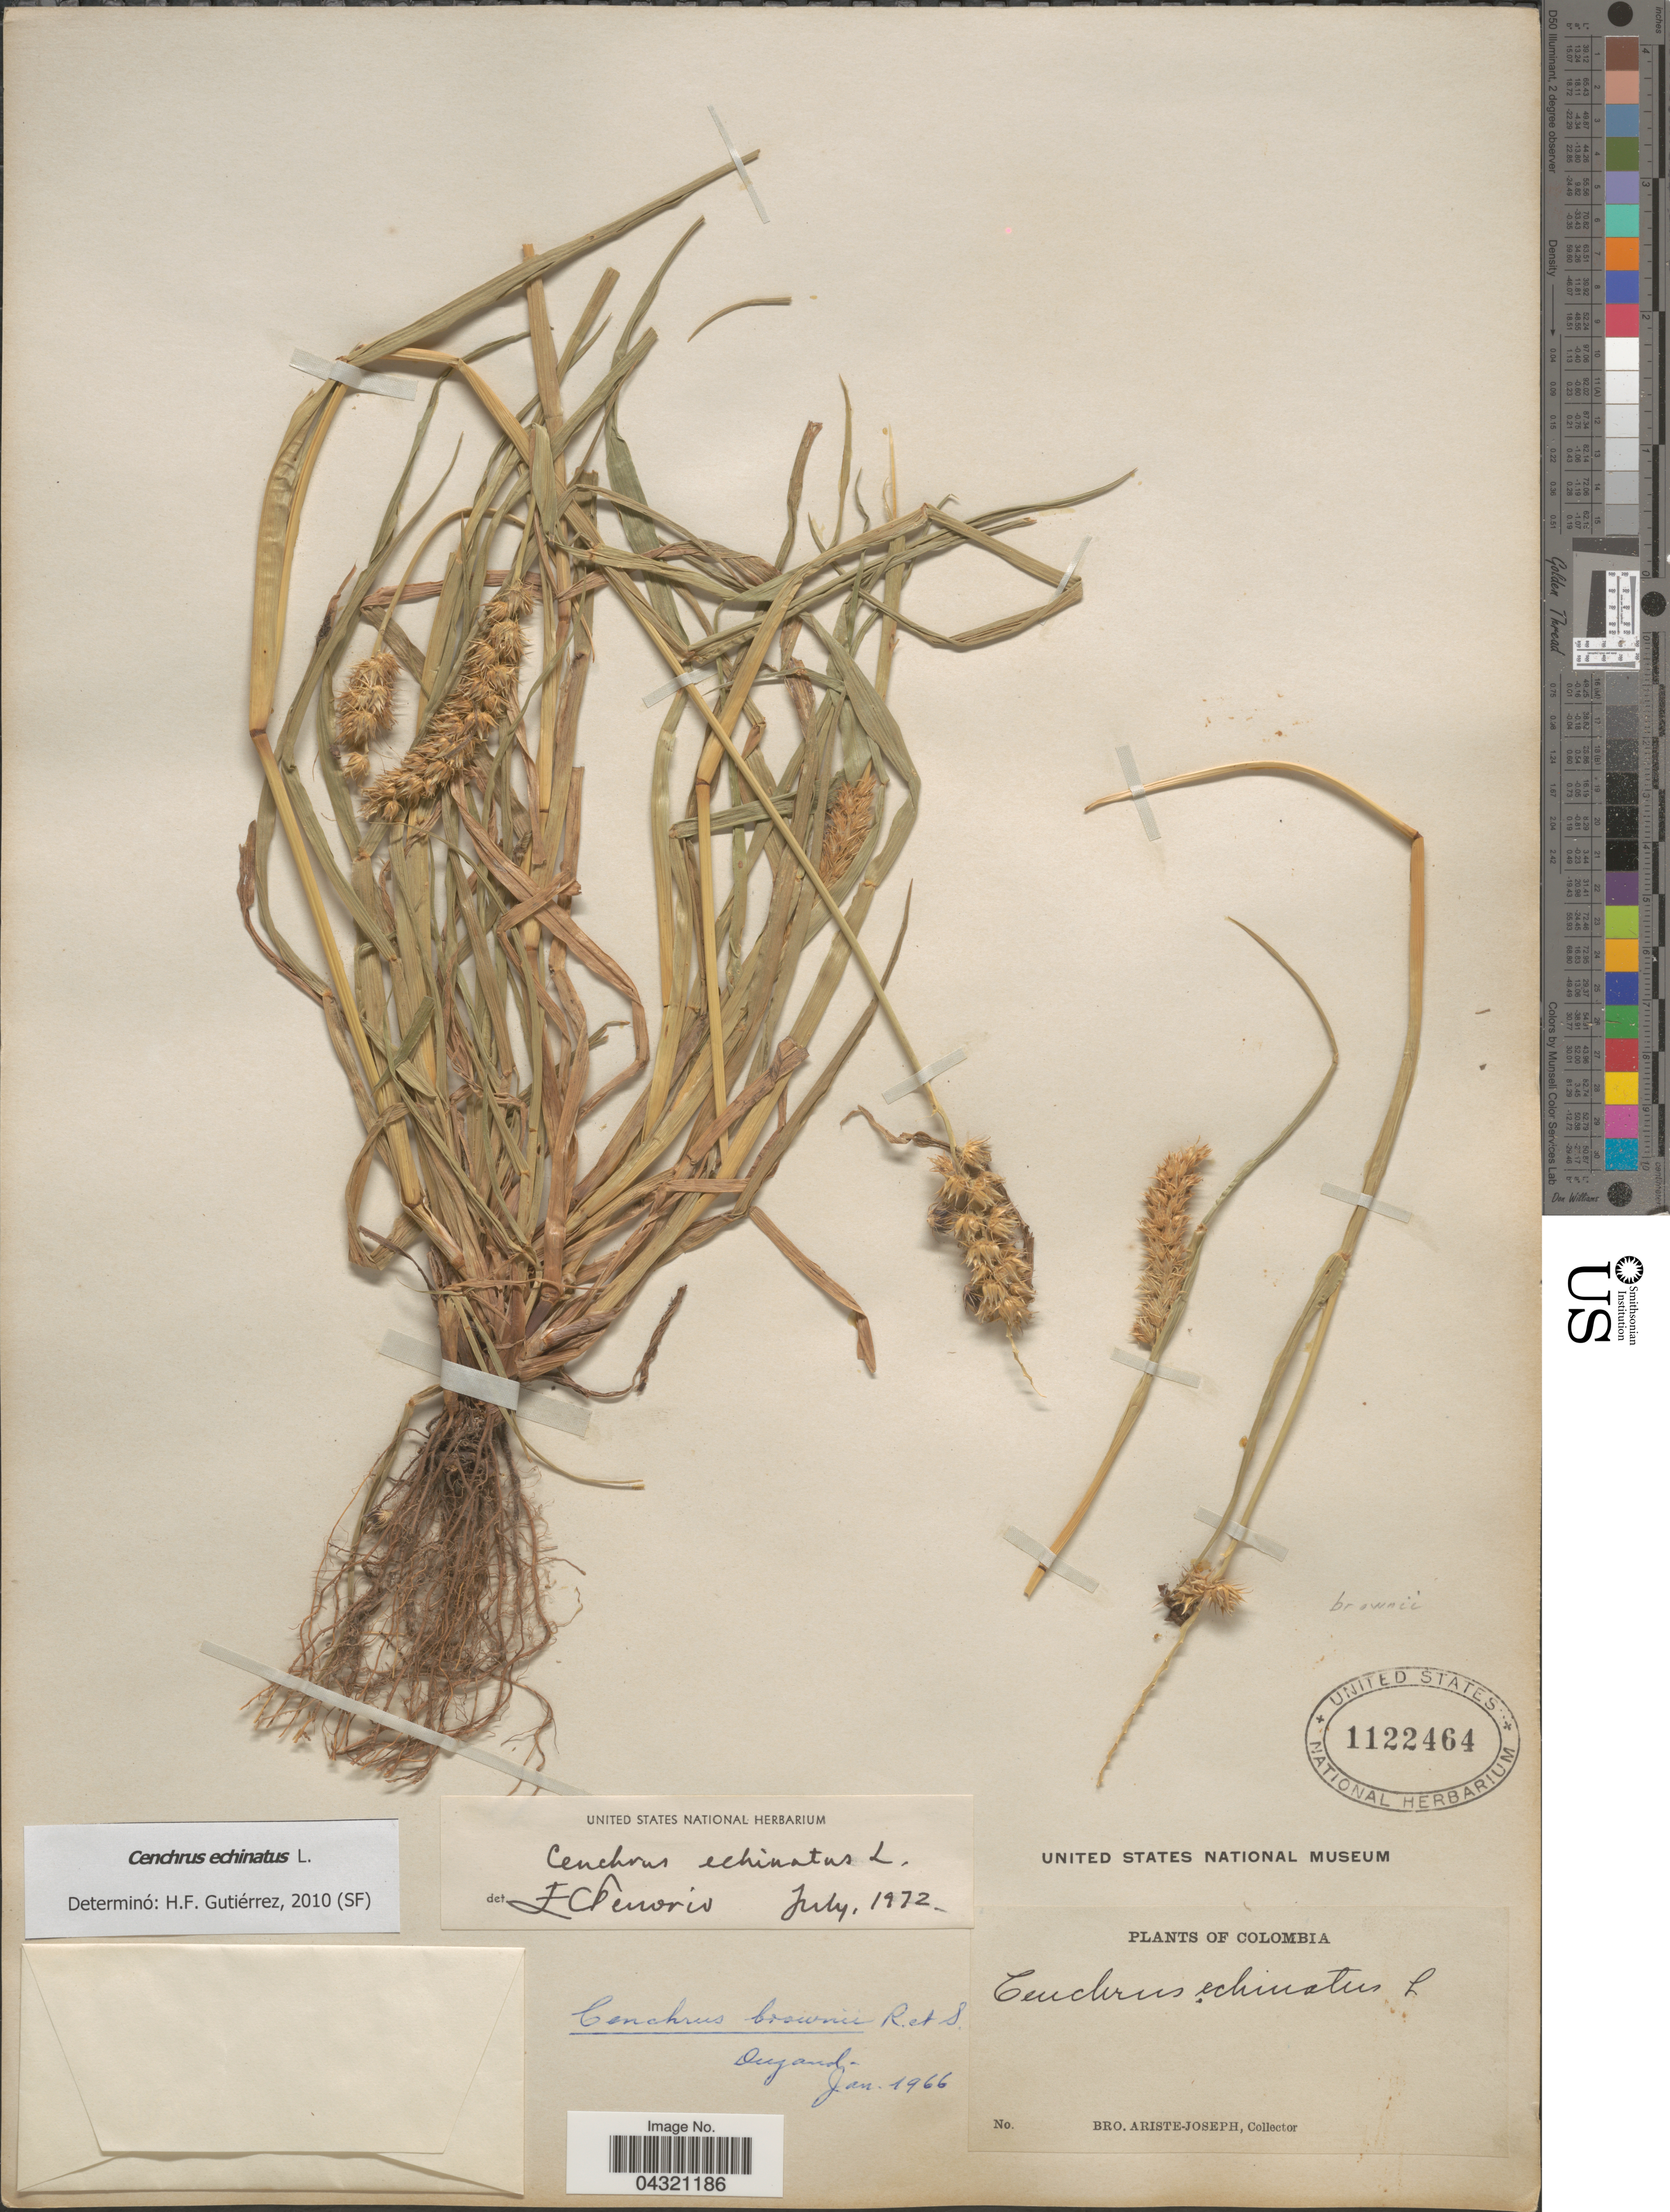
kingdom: Plantae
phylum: Tracheophyta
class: Liliopsida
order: Poales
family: Poaceae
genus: Cenchrus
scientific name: Cenchrus echinatus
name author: L.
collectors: Bro. Ariste-Joseph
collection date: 1966-01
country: Colombia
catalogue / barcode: US 1122464